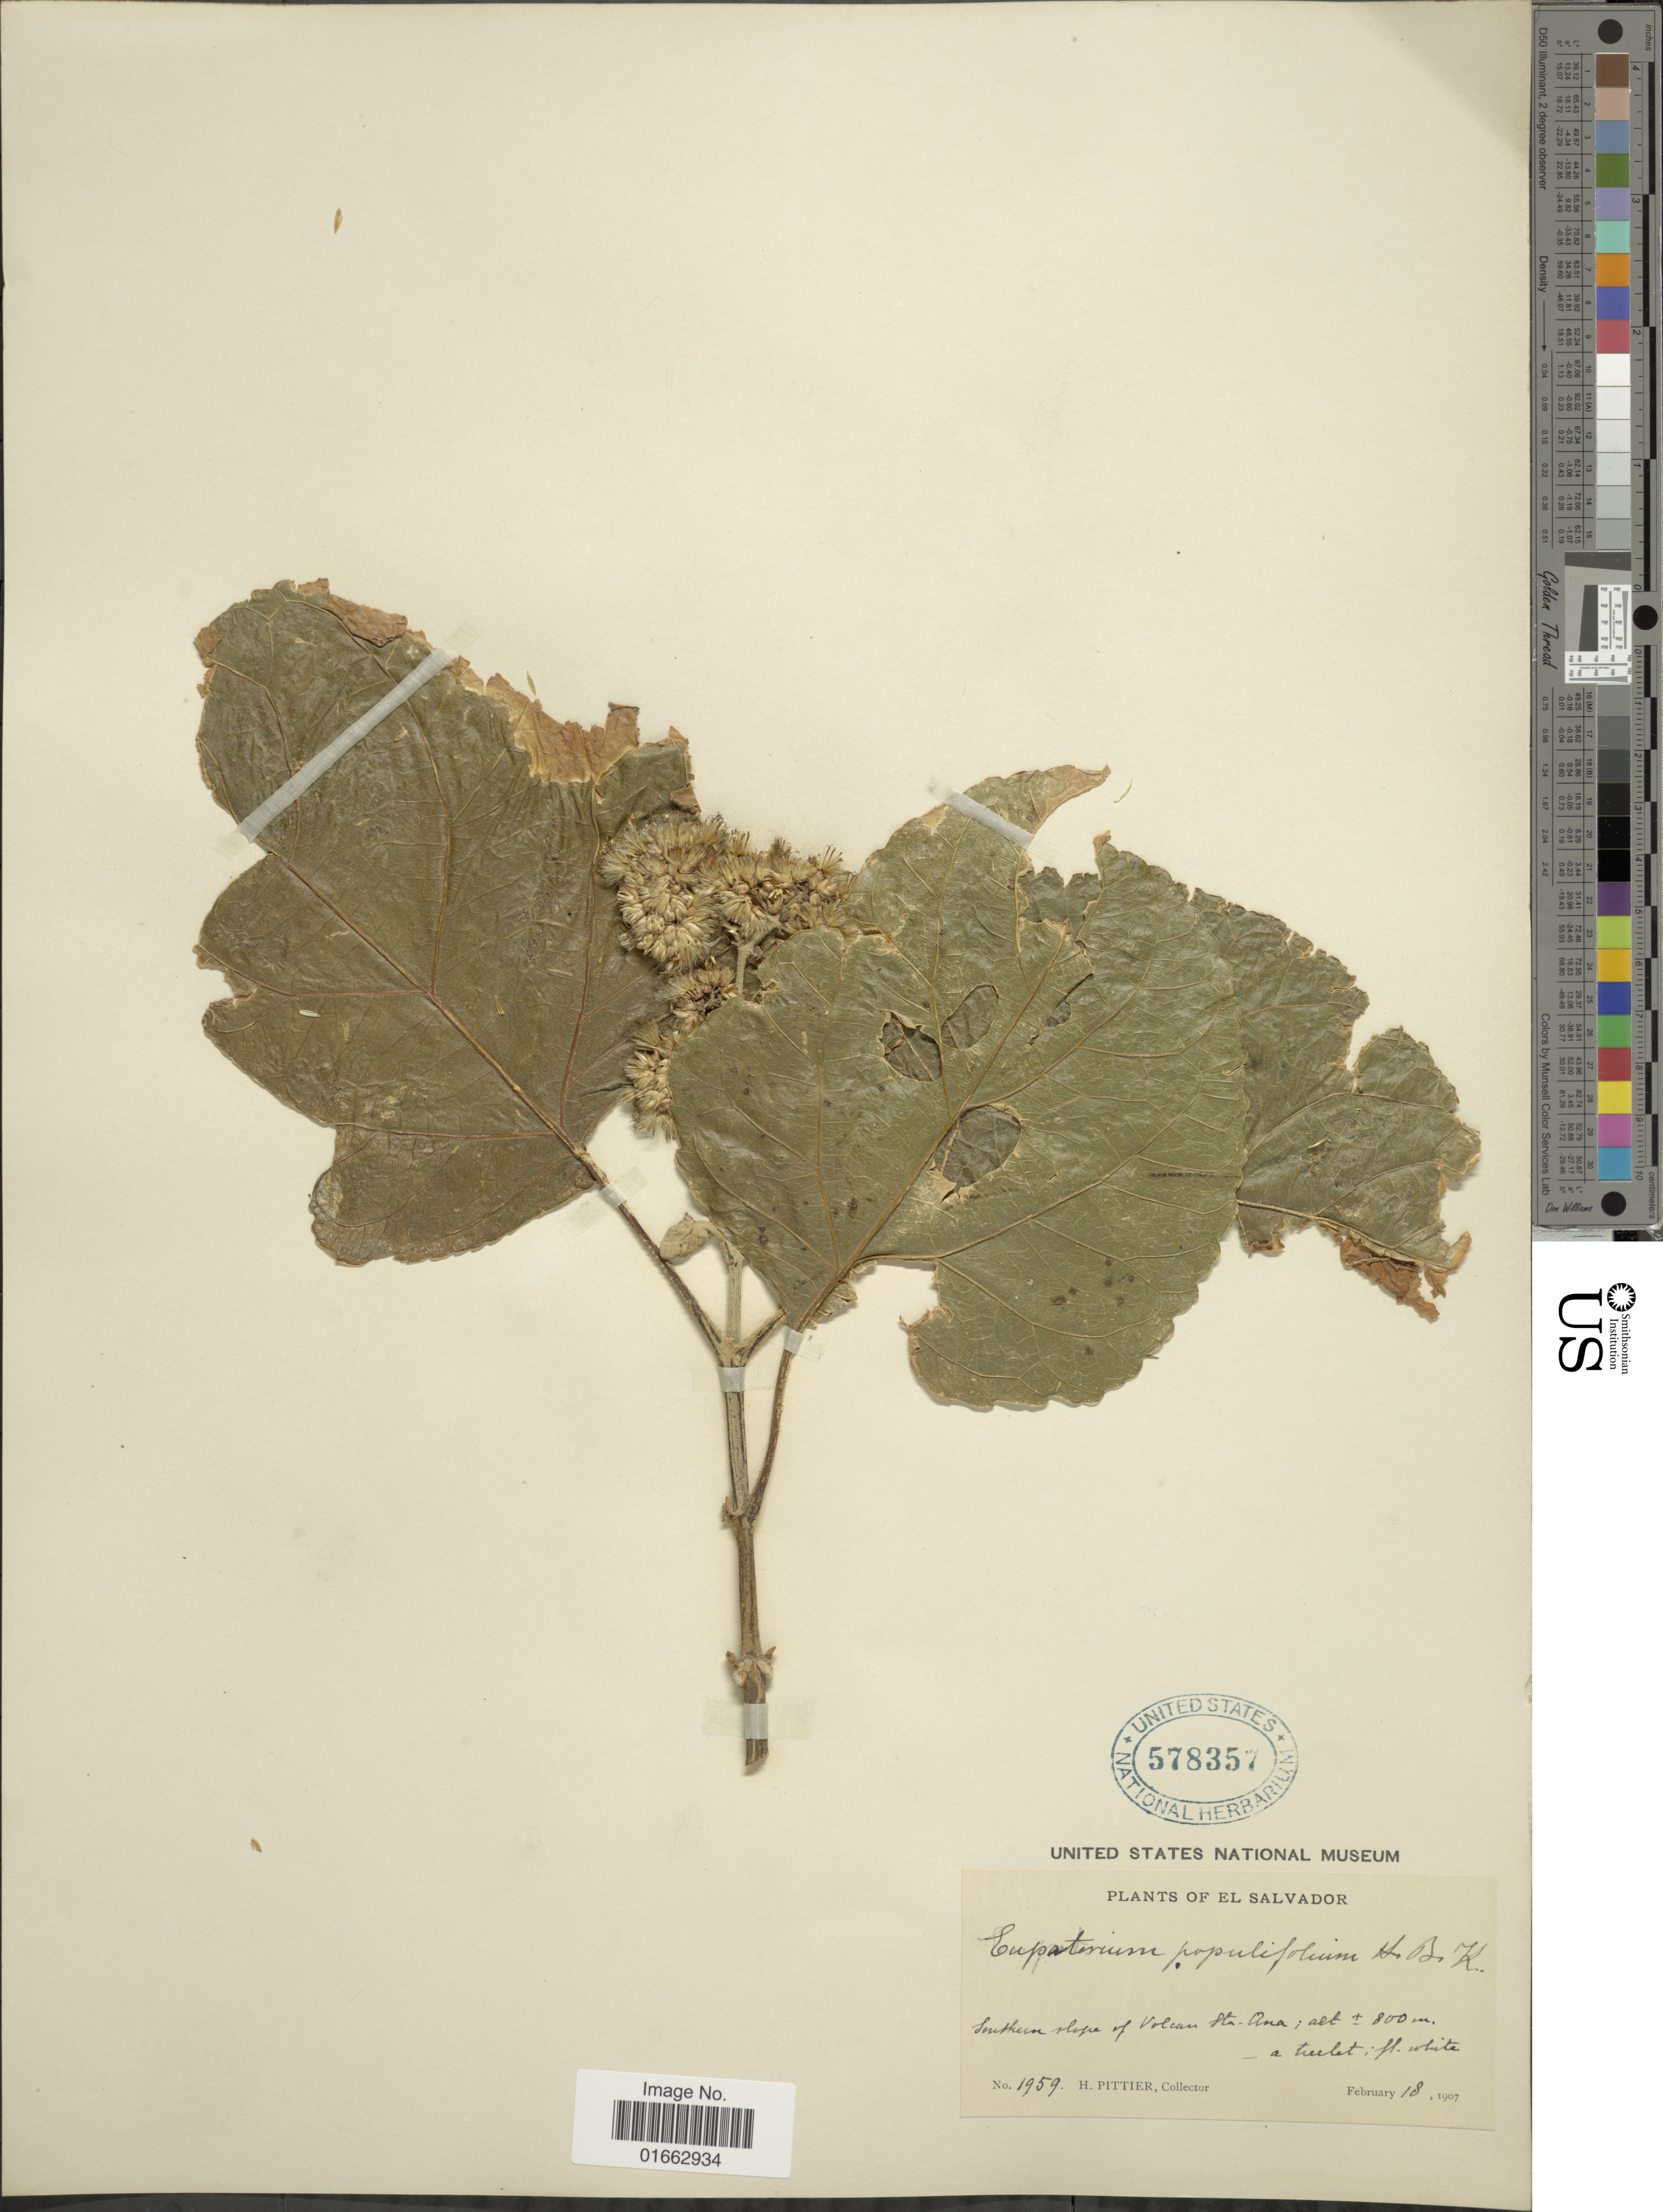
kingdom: Plantae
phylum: Tracheophyta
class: Magnoliopsida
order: Asterales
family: Asteraceae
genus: Critonia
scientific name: Critonia morifolia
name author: (Mill.) R.M. King & H. Rob.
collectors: H. F. Pittier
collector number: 1959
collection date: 1907-02-18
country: El Salvador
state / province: Santa Ana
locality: Southern slope of Volcan Sta-Ana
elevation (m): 800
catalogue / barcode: US 578357